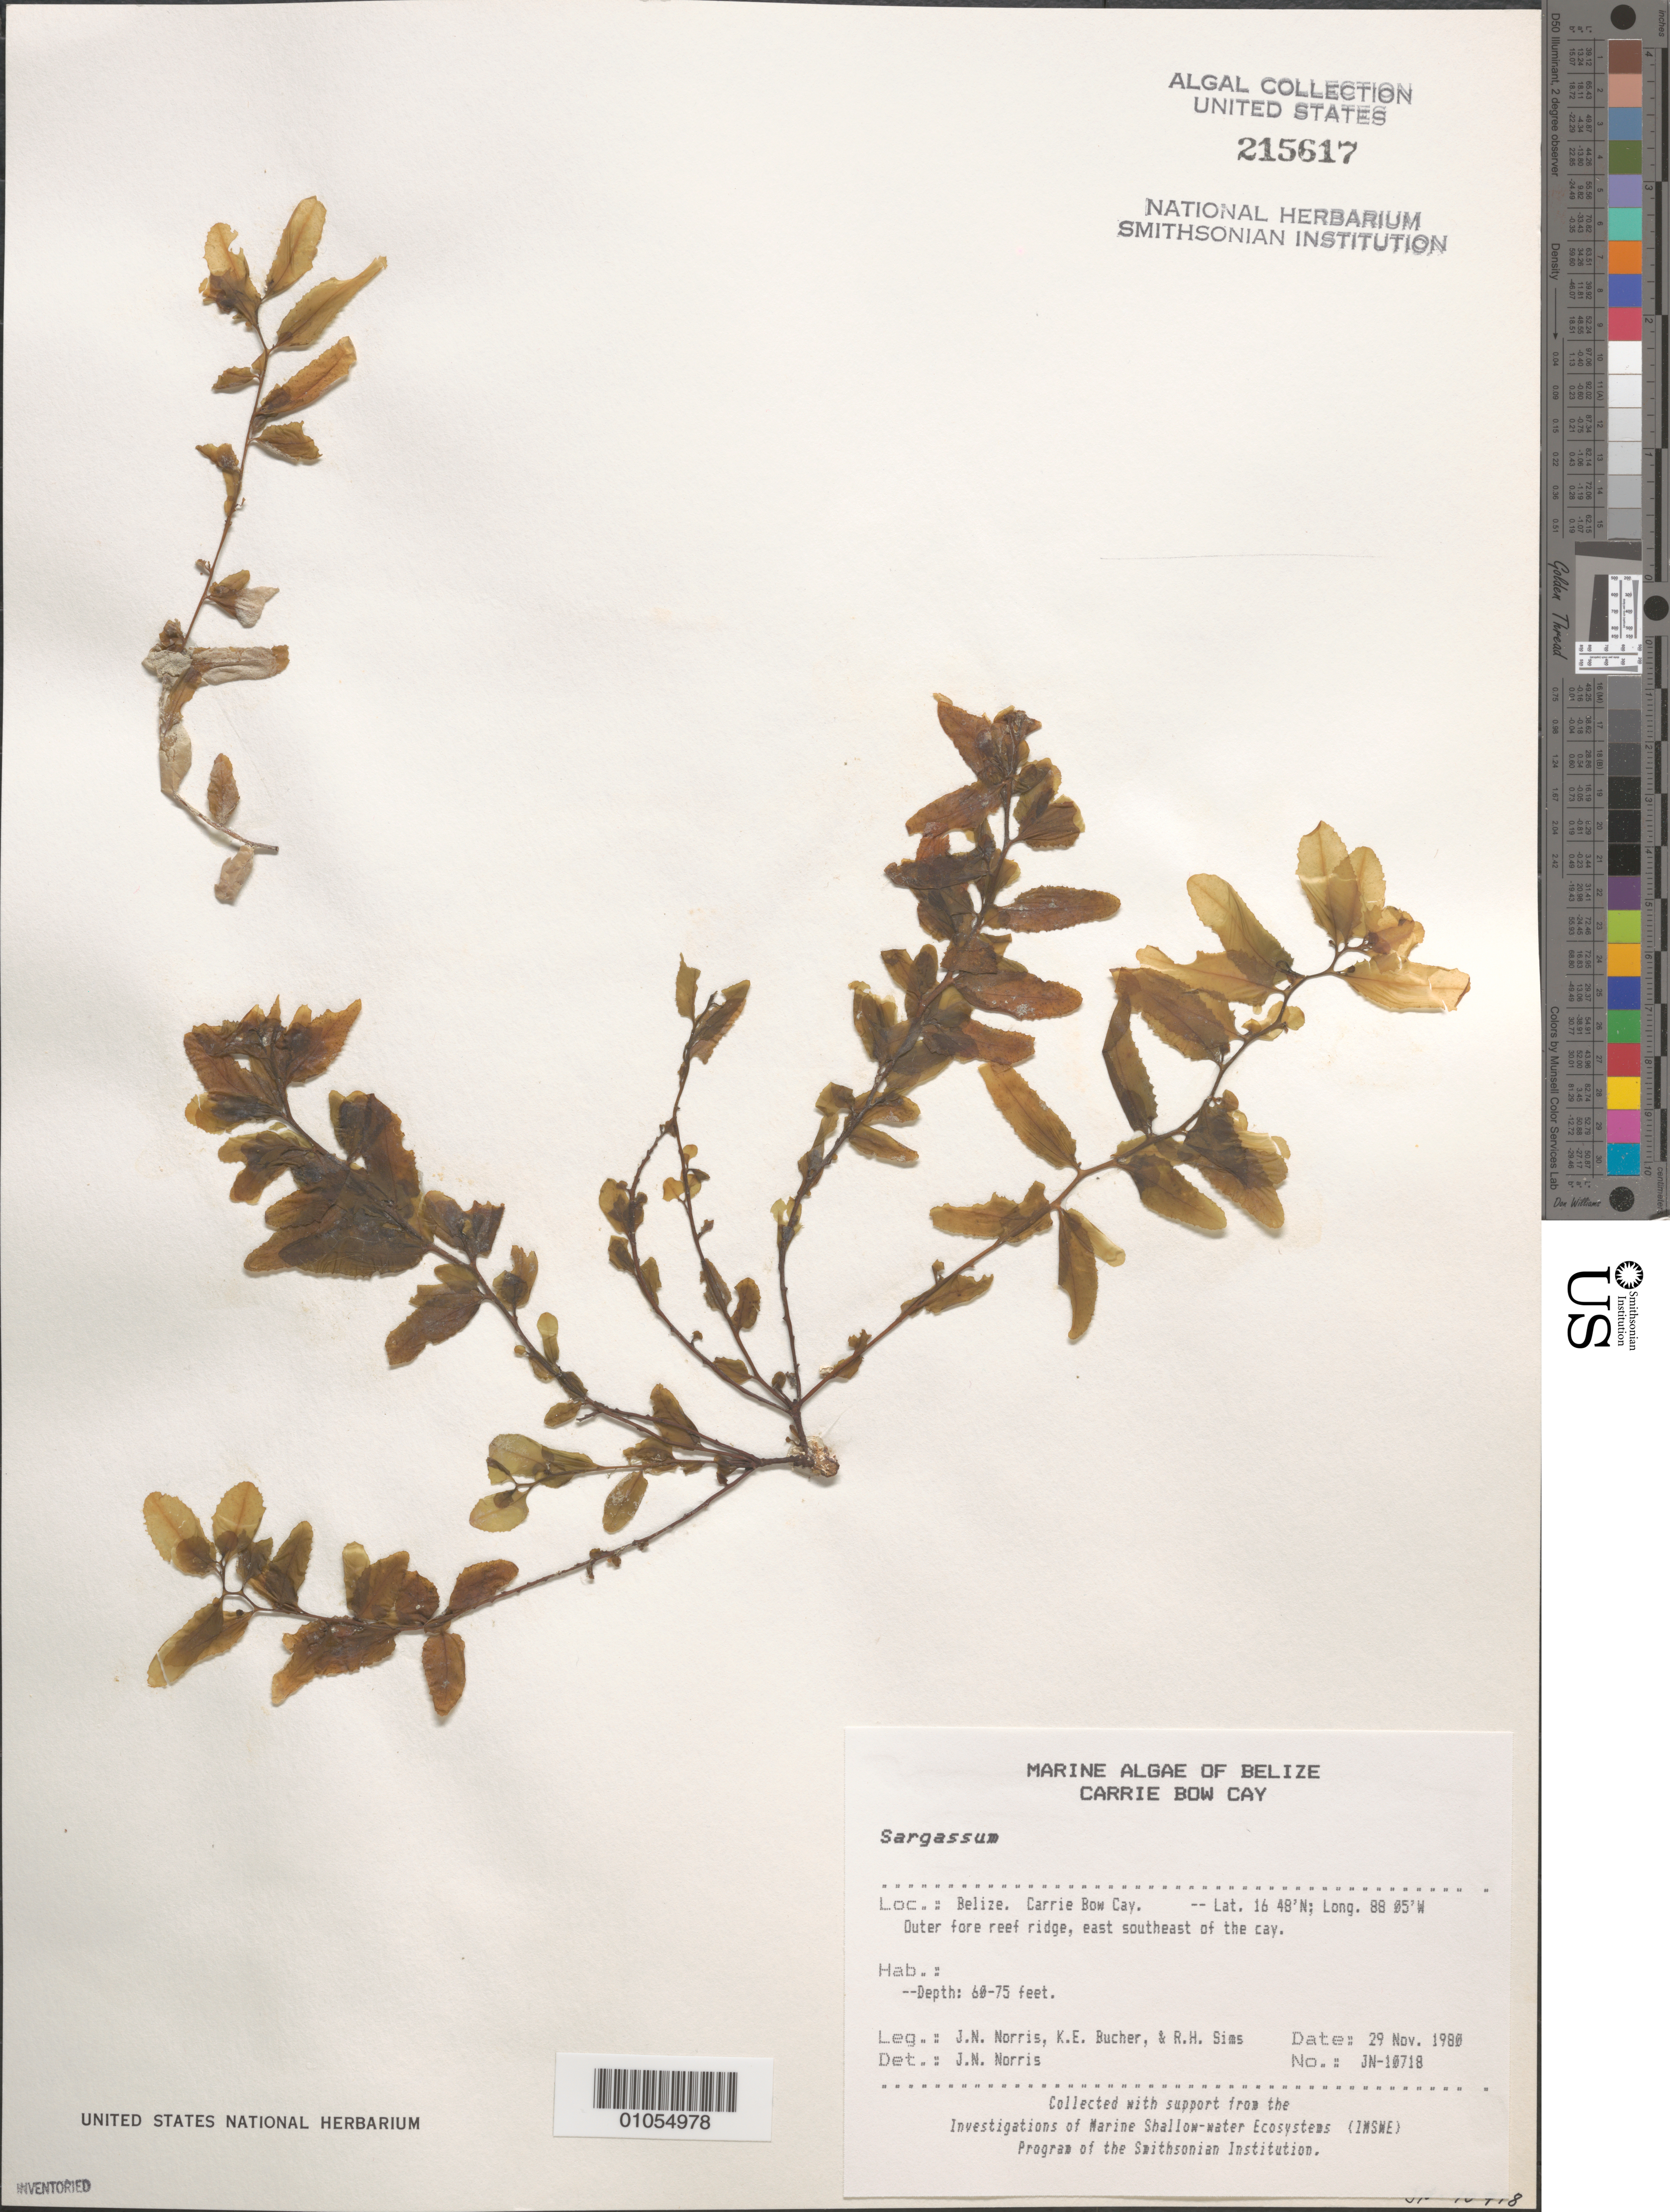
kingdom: Chromista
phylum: Ochrophyta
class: Phaeophyceae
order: Fucales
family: Sargassaceae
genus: Sargassum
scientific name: Sargassum sp.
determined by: Norris, James N.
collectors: J. N. Norris, K. E. Bucher & R. H. Sims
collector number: JN-10718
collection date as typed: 29 Nov 1980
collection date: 1980-11-29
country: Belize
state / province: Stann Creek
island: Carrie Bow Cay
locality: Outer fore reef ridge and slope, east southeast of the cay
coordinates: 16 48'N, 88 05'W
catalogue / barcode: US 215617